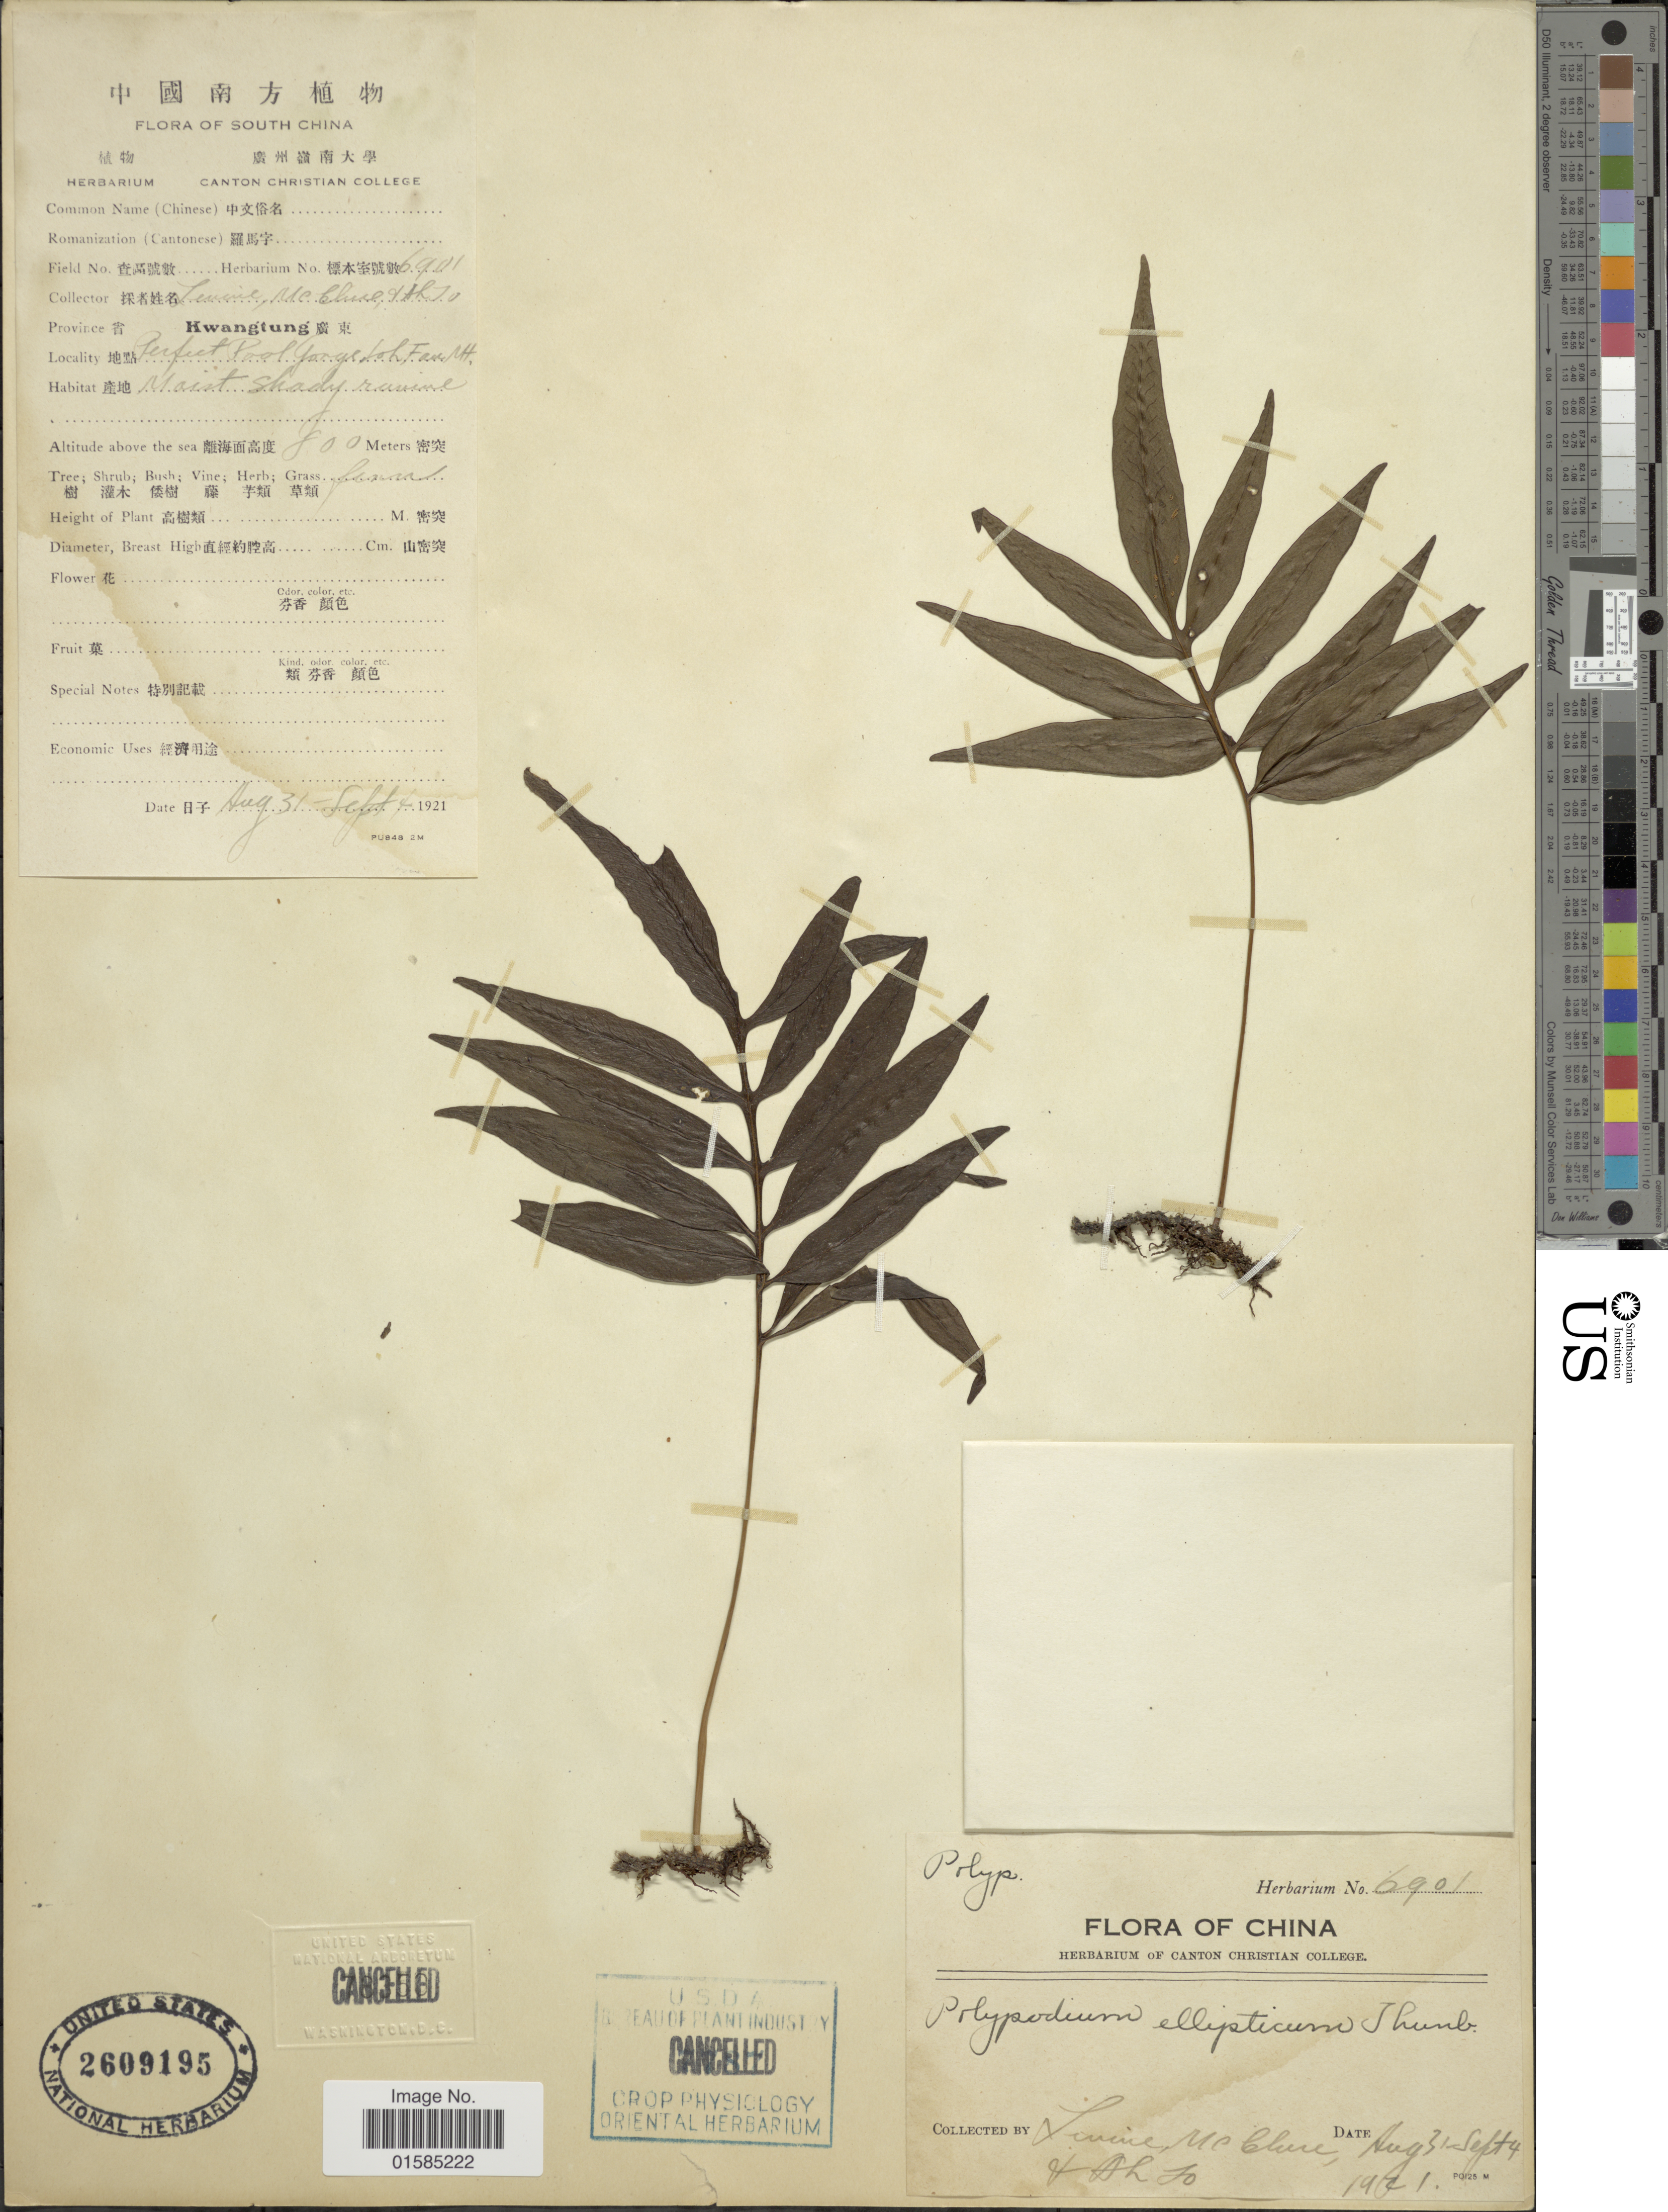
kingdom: Plantae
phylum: Tracheophyta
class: Polypodiopsida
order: Polypodiales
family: Polypodiaceae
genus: Leptochilus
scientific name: Leptochilus ellipticus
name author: (Thunb.) Noot.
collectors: -. Levine & McClure, --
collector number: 6901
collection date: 1921-08-31/1921-09-04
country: China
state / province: Guangdong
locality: China, Perfect Pool Gerge Loh Fau Myt. [interpreted]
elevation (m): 800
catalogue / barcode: US 2609195